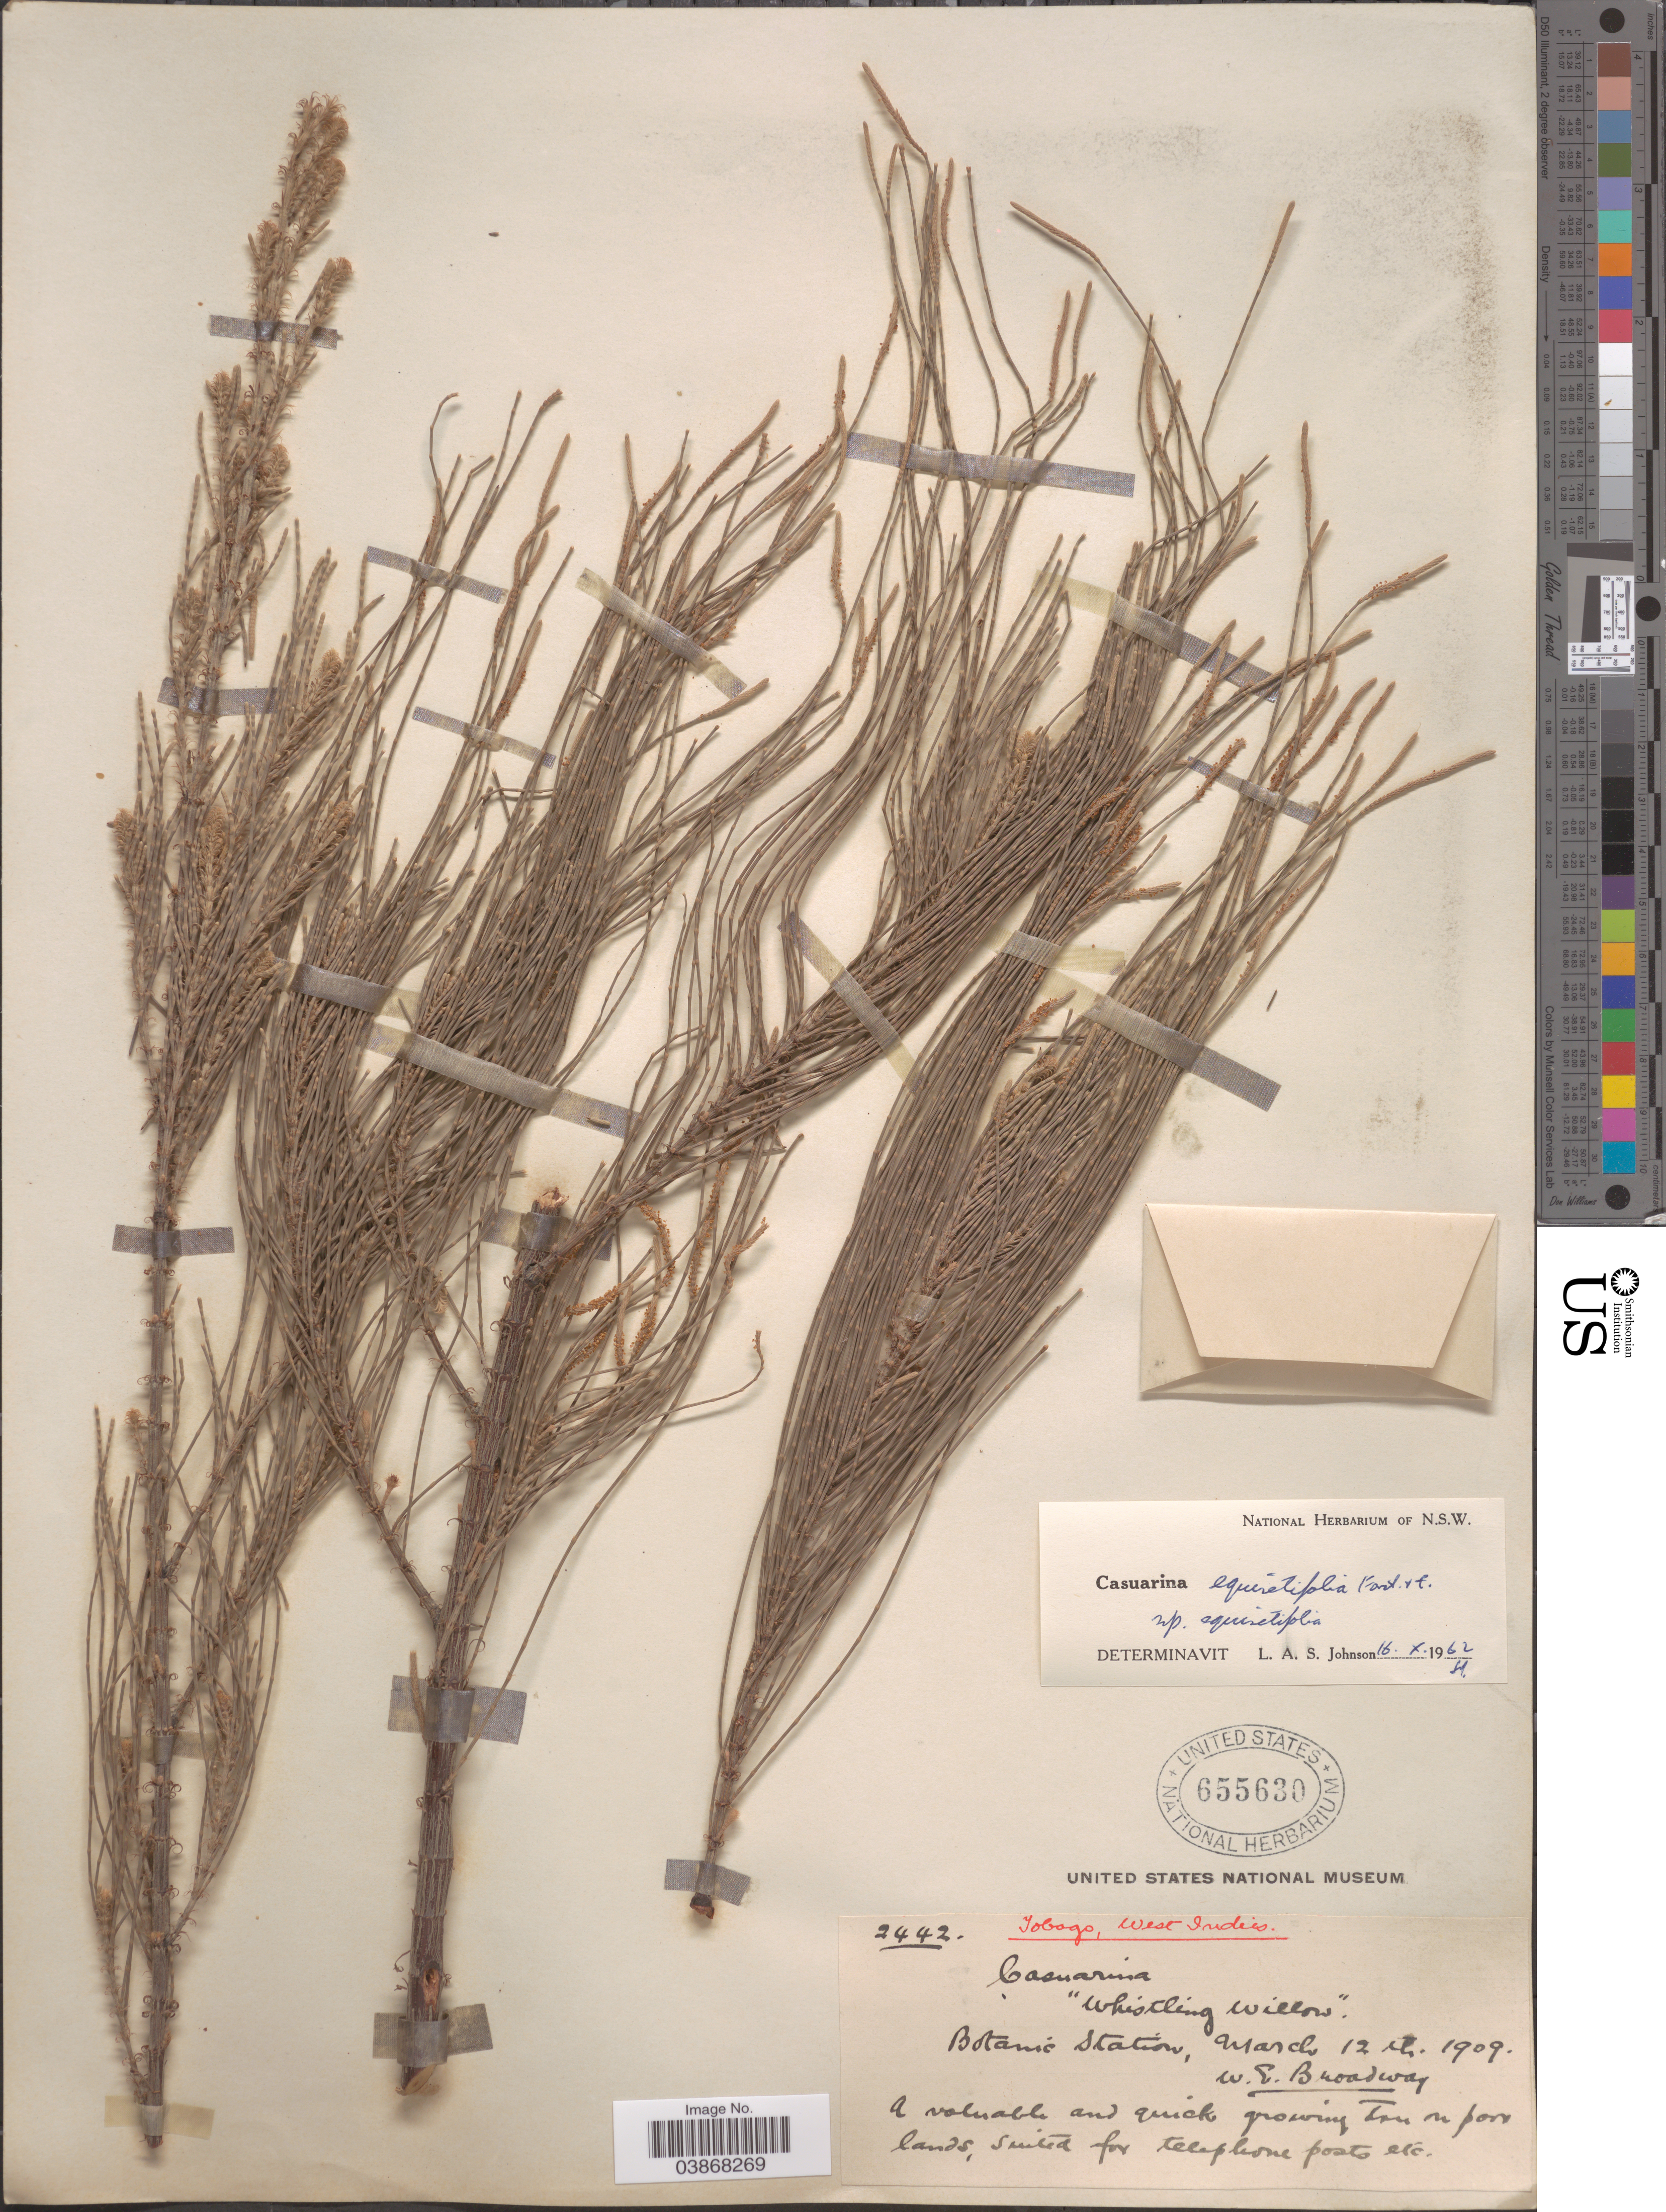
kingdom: Plantae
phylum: Tracheophyta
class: Magnoliopsida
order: Fagales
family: Casuarinaceae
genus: Casuarina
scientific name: Casuarina equisetifolia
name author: L.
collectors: W. E. Broadway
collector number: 2442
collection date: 1909-03-12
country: Trinidad and Tobago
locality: Tobago, Botanic Station.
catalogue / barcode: US 655630